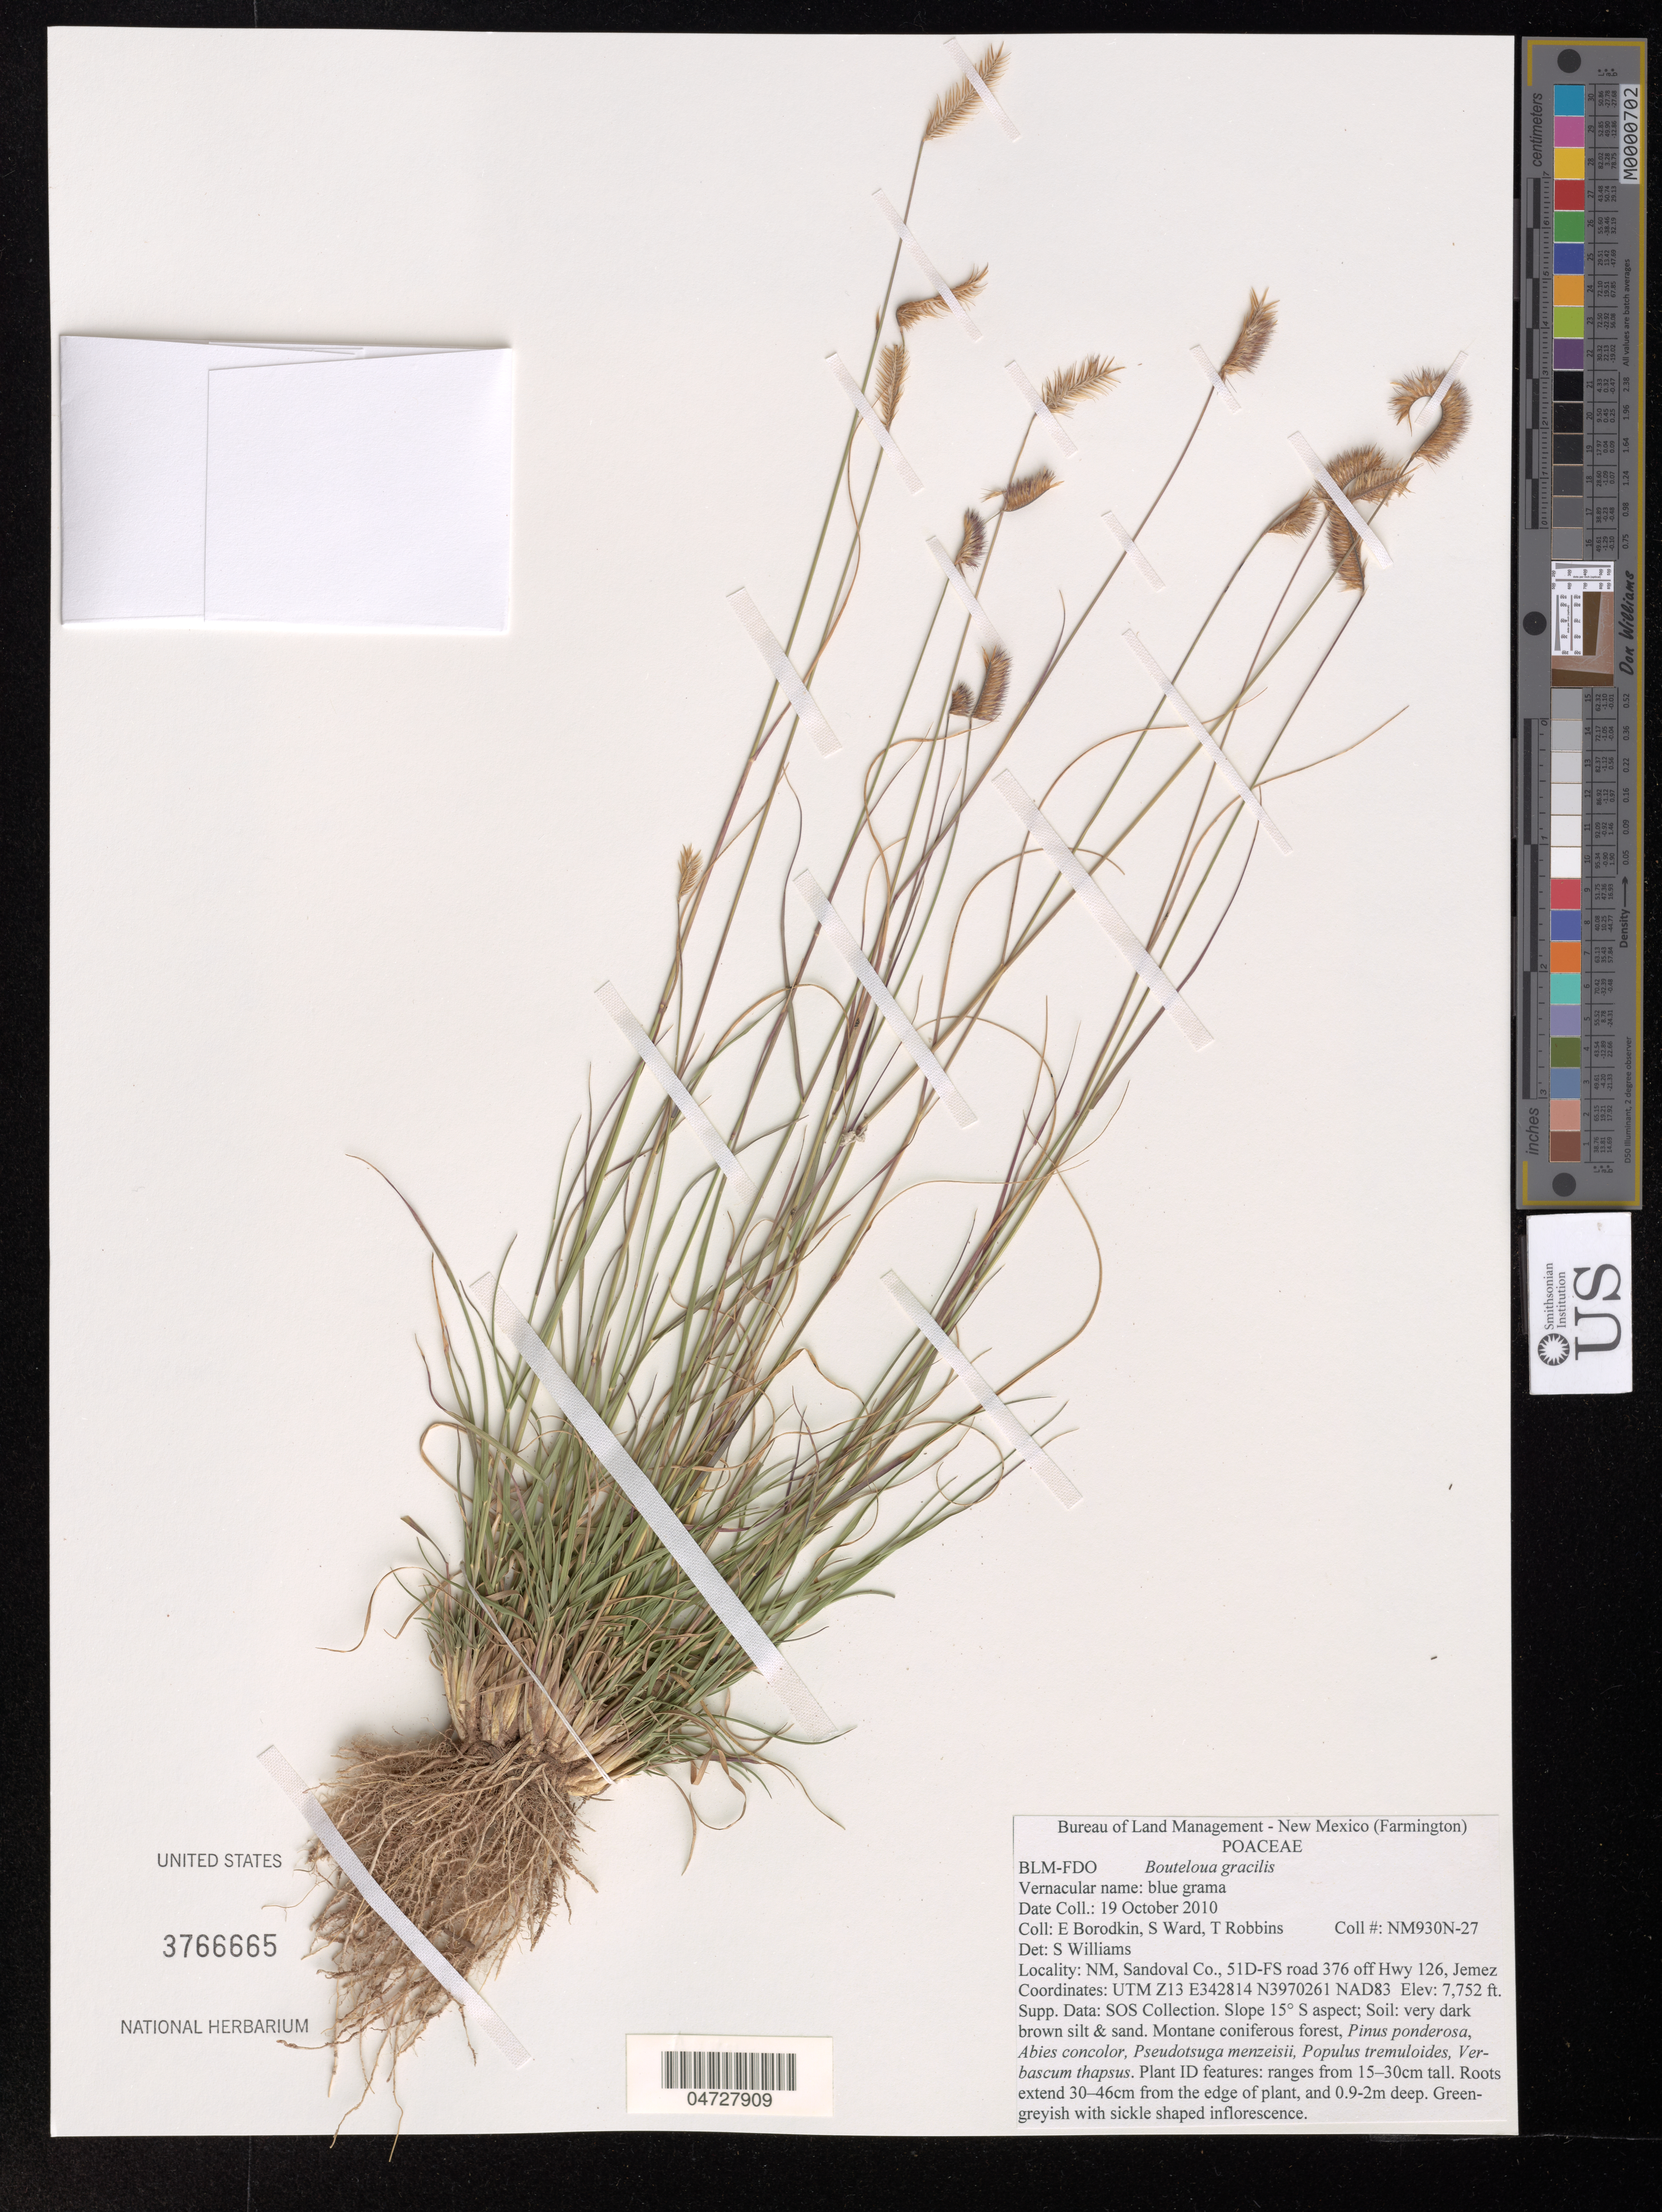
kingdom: Plantae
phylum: Tracheophyta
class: Liliopsida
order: Poales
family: Poaceae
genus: Bouteloua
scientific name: Bouteloua gracilis Vasey nom. rej.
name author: Vasey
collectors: E. Borodkin, S. Ward & T. Robbins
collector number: NM930-27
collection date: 2010-10-19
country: United States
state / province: New Mexico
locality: Sandoval Co., 51D-FS road 376 off Hwy 126, Jemez.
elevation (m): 2363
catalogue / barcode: US 3766665